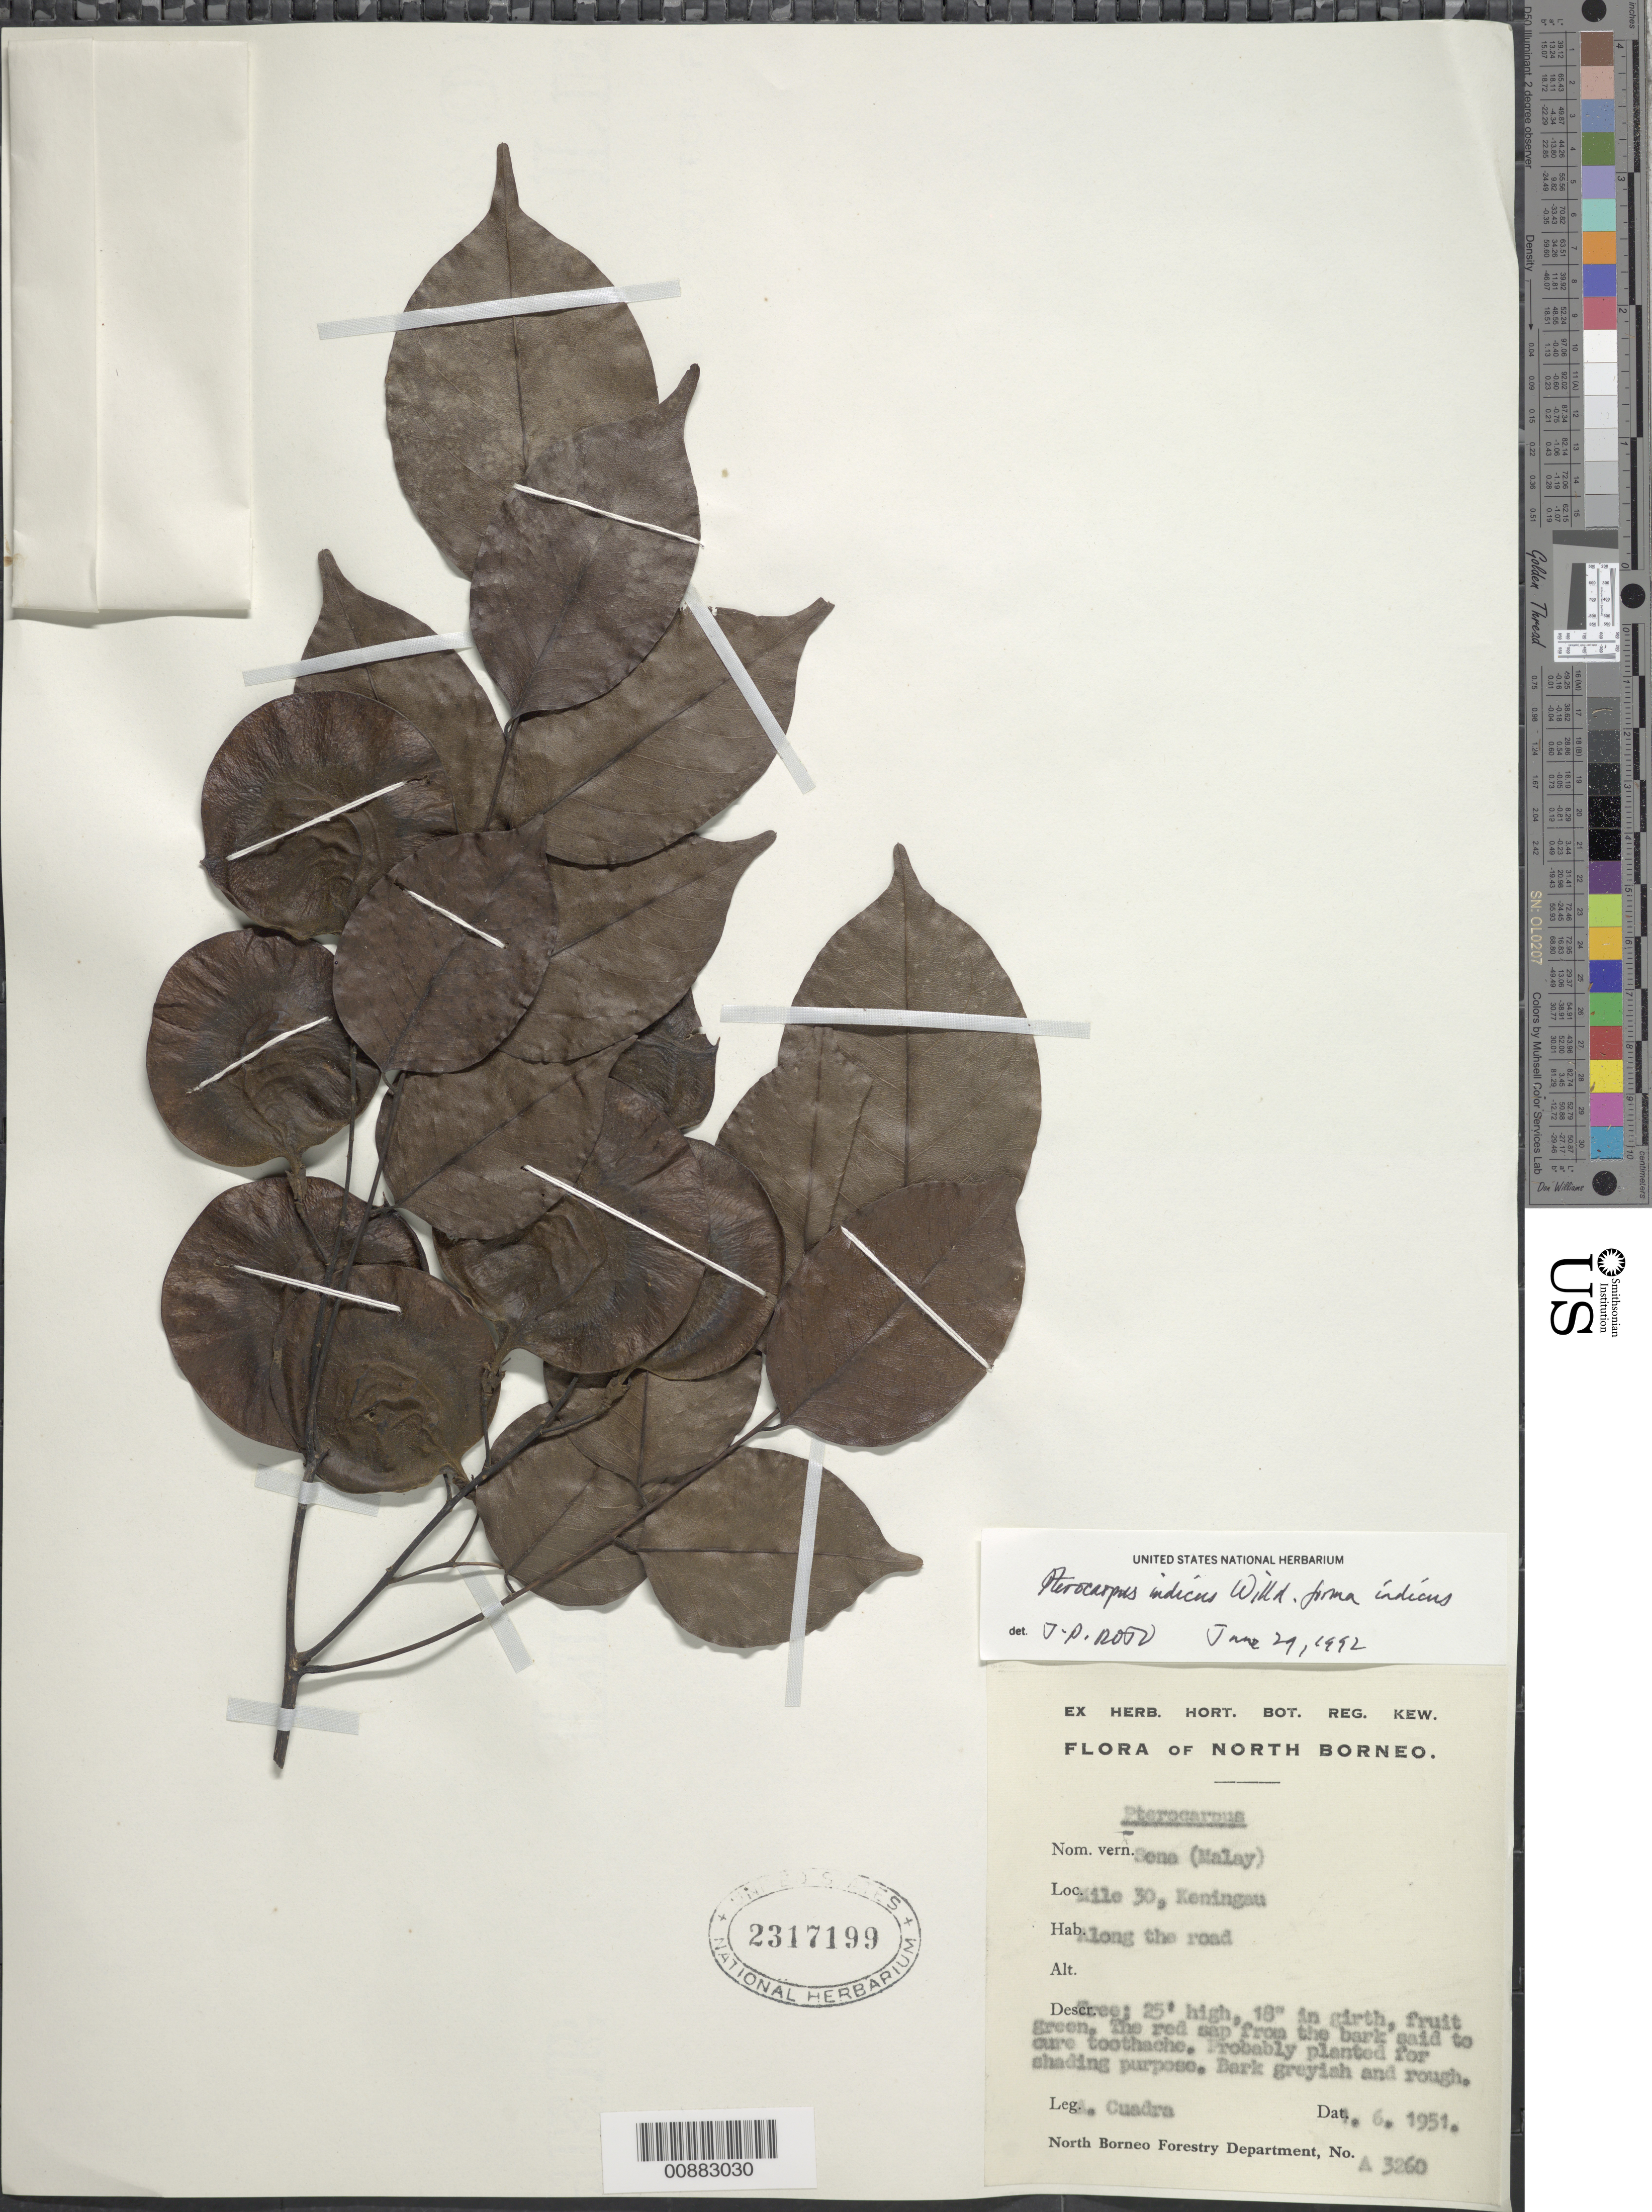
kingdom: Plantae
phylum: Tracheophyta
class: Magnoliopsida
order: Fabales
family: Fabaceae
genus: Pterocarpus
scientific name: Pterocarpus indicus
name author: Willd.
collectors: A. Cuadra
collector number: A 3260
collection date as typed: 01 Jun 1951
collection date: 1951-06-01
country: Indonesia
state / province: Kalimantan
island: Borneo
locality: Mile 30, Kenigau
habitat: along the road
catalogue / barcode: US 2317199